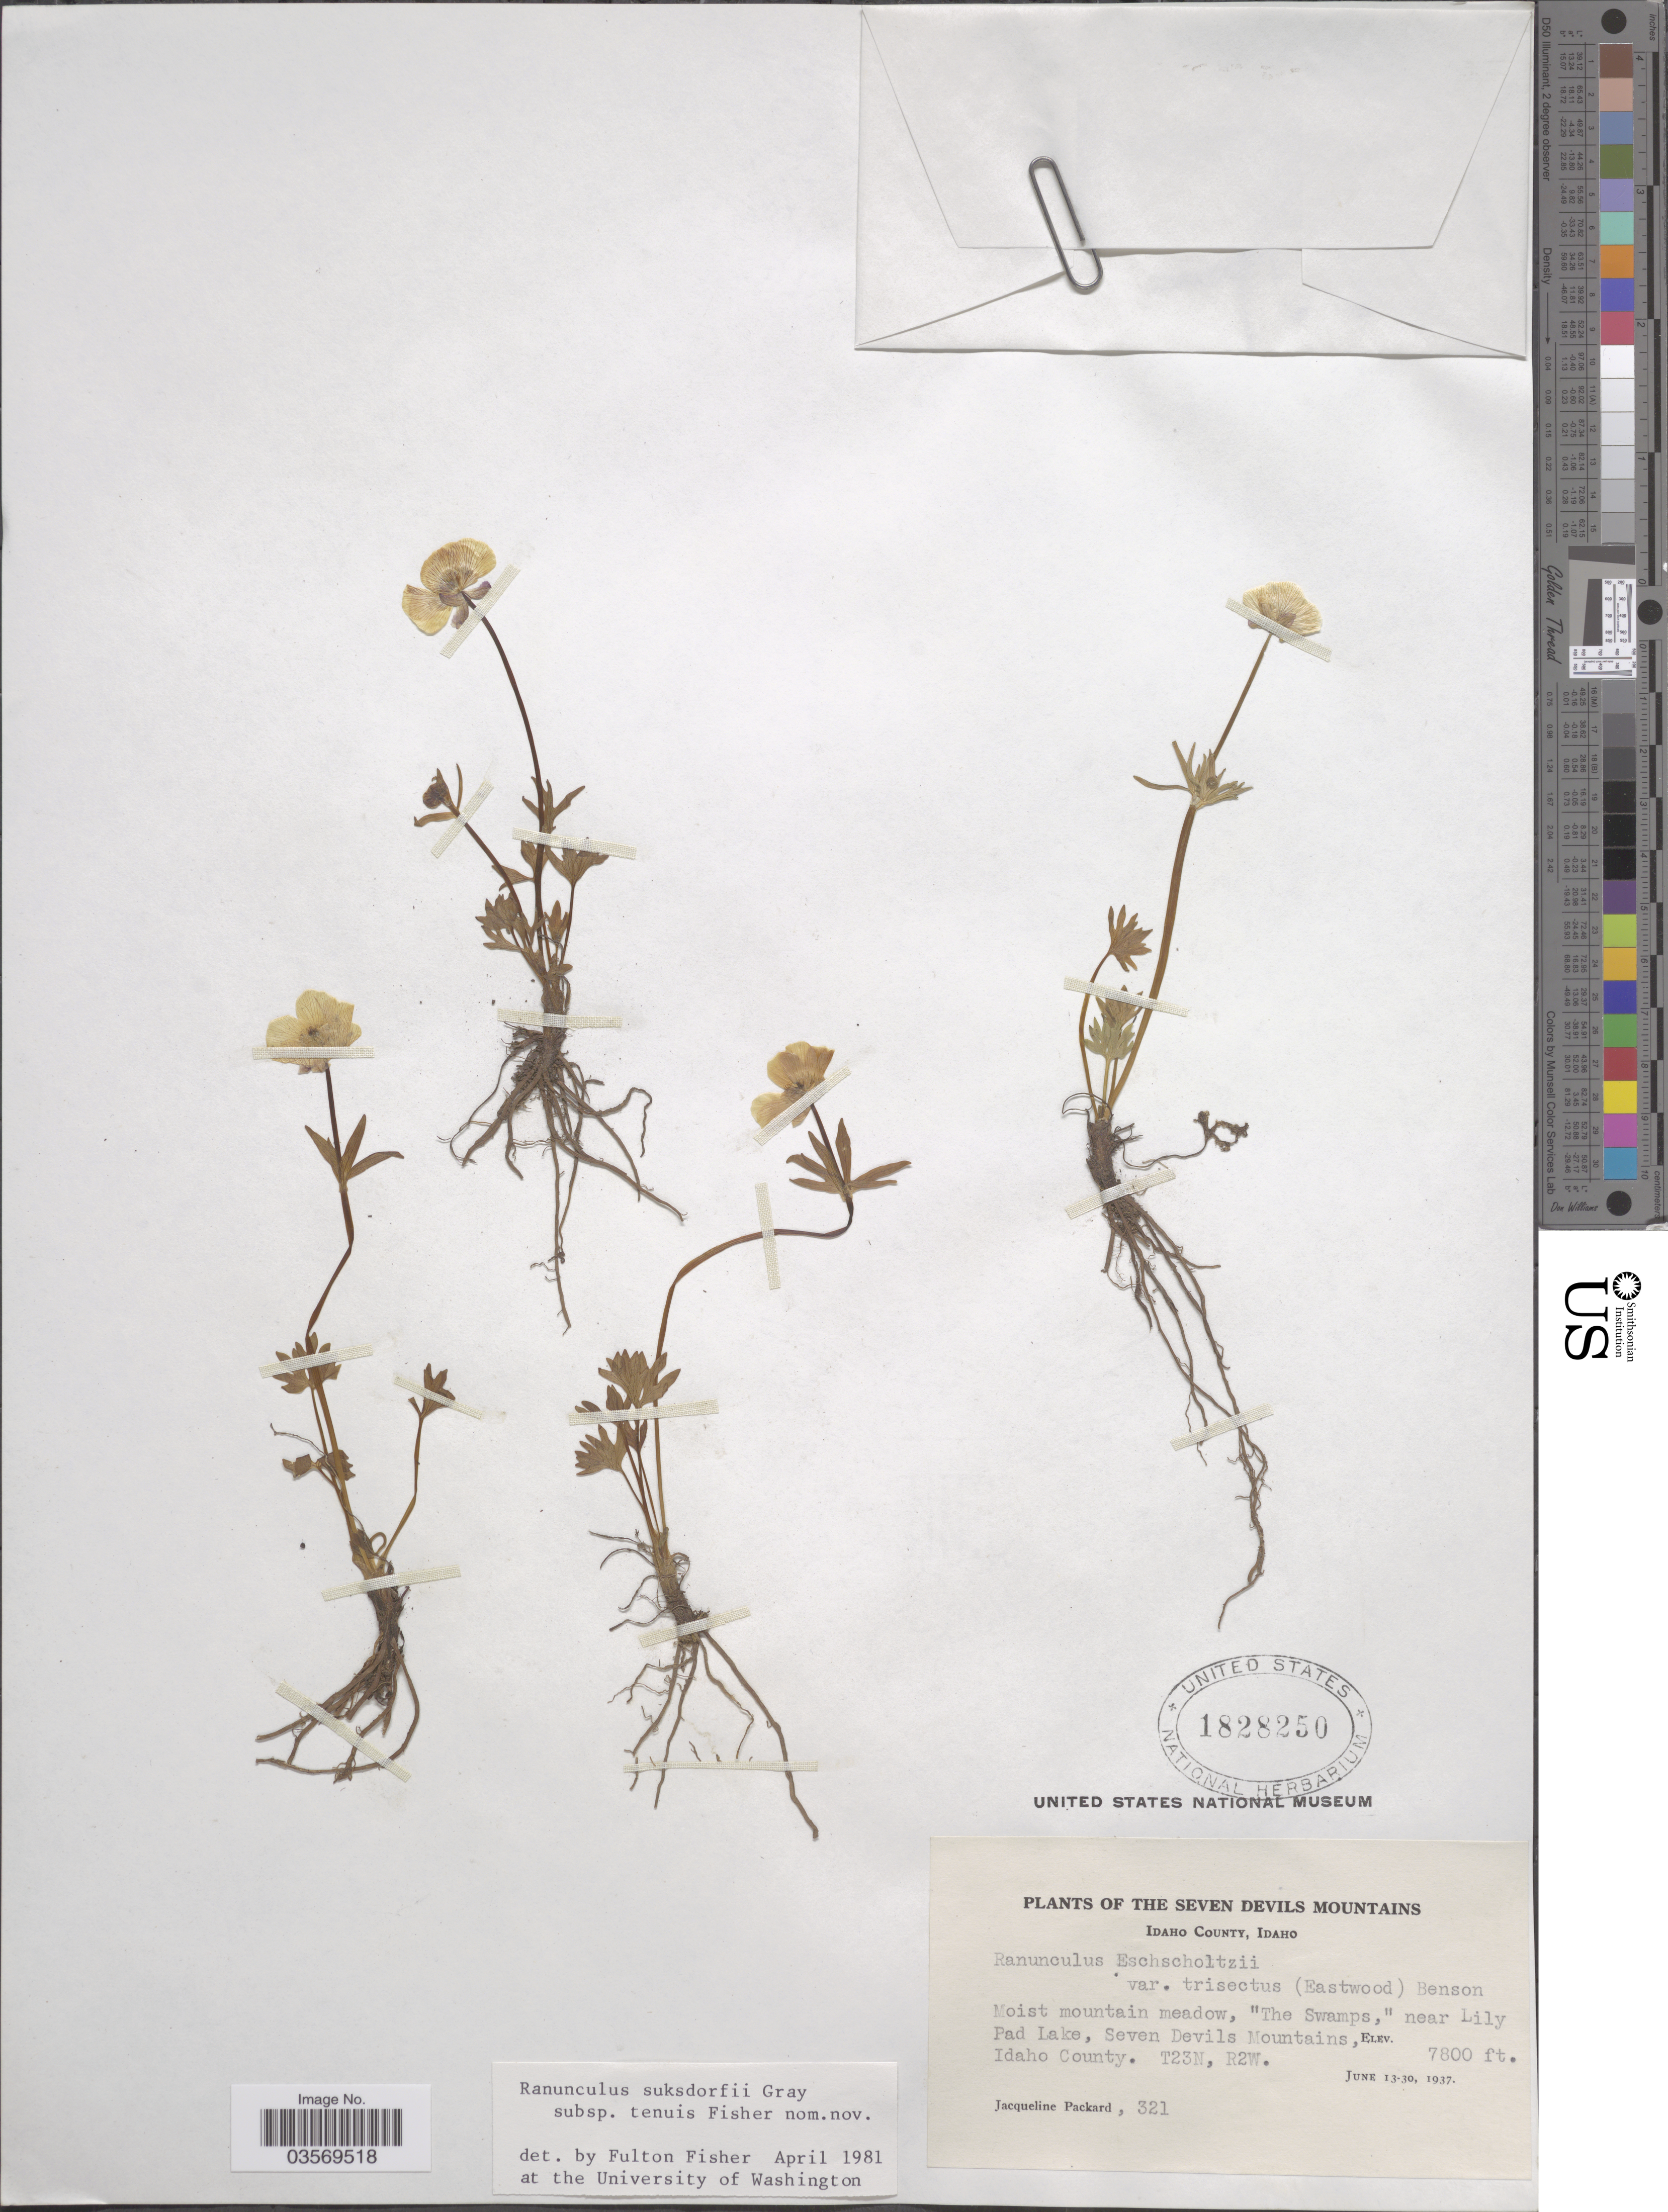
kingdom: Plantae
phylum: Tracheophyta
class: Magnoliopsida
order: Ranunculales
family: Ranunculaceae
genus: Ranunculus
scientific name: Ranunculus suksdorfii subsp. tenuis F.J.F. Fisher, nom. nov. ined.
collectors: J. Packard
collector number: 321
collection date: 1937-06-13/1937-06-30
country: United States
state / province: Idaho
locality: The Seven Devil Mountains. Idaho County. "The Swamps," near Lilly Pad Lake. Idaho County. T23N, R2W.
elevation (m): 2377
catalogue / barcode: US 1828250